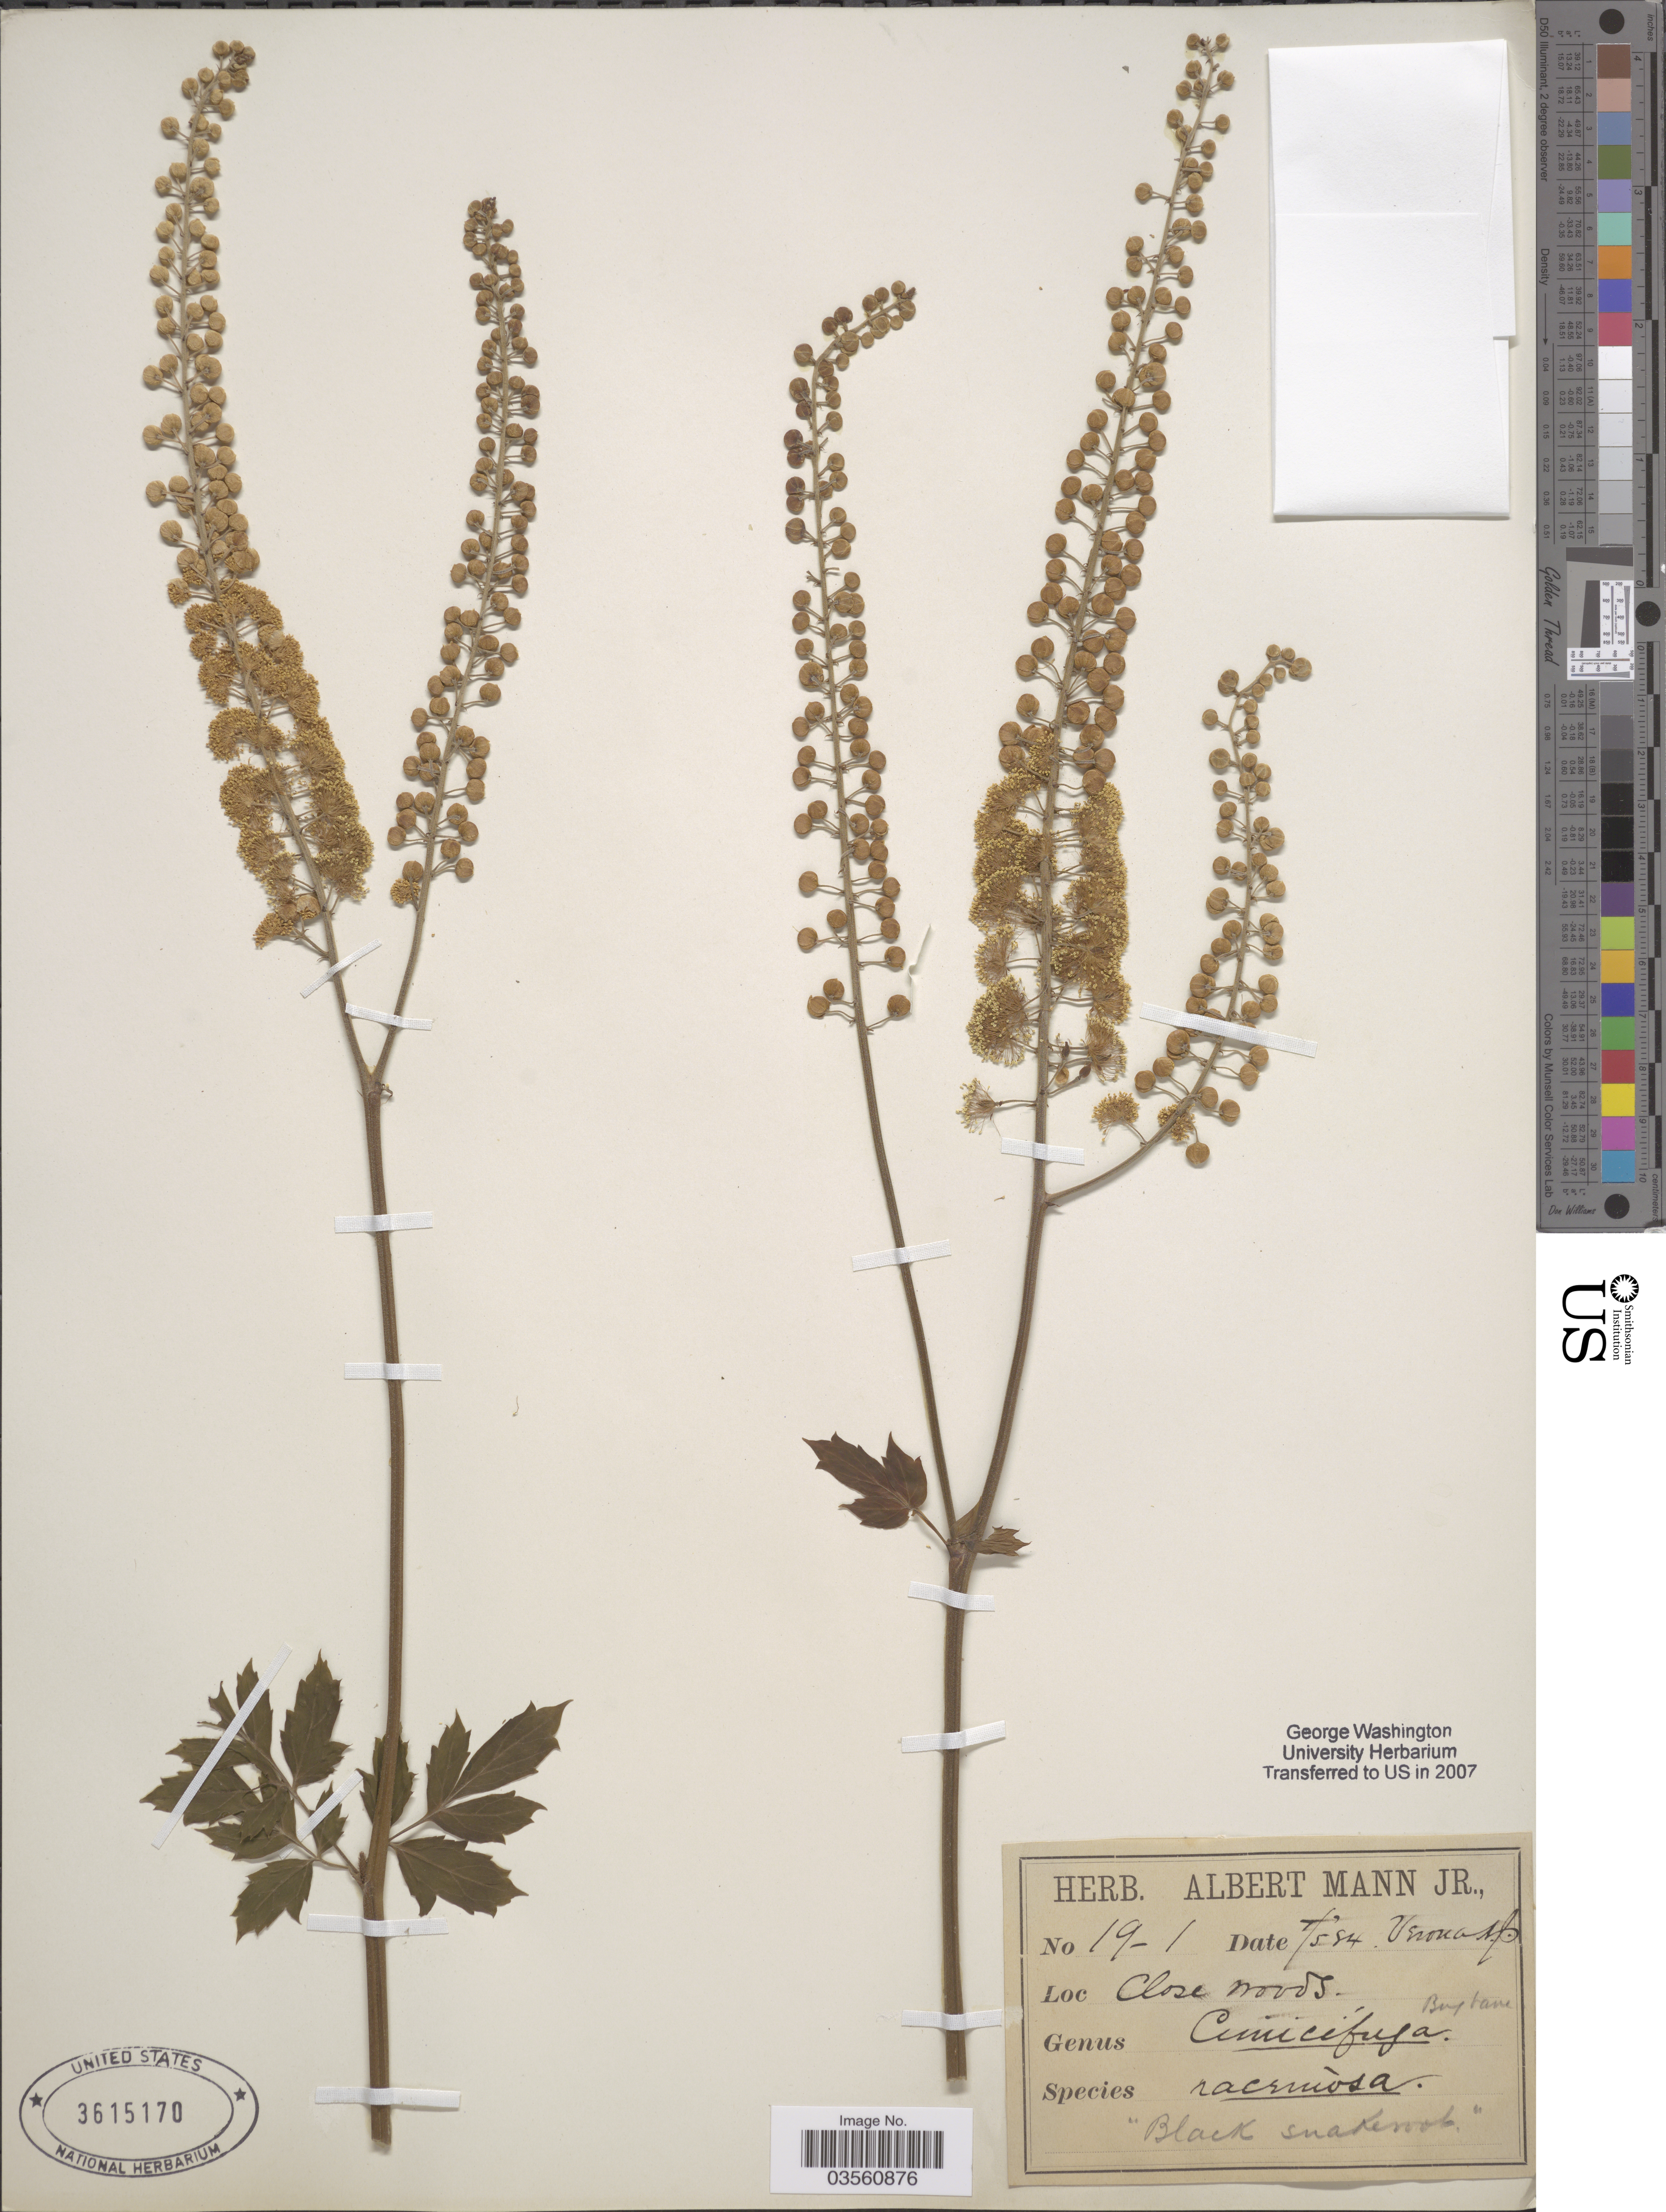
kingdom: Plantae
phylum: Tracheophyta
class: Magnoliopsida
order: Ranunculales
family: Ranunculaceae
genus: Actaea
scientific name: Actaea racemosa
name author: L.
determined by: Strong, M. T., (US), Smithsonian Institution - National Museum of Natural History (UNITED STATES)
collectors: Ex herb. Albert Mann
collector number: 19-1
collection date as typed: Transcribed d/m/y: 5/7/84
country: United States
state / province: New Jersey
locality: Verona. Close woods.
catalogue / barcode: US 3615170